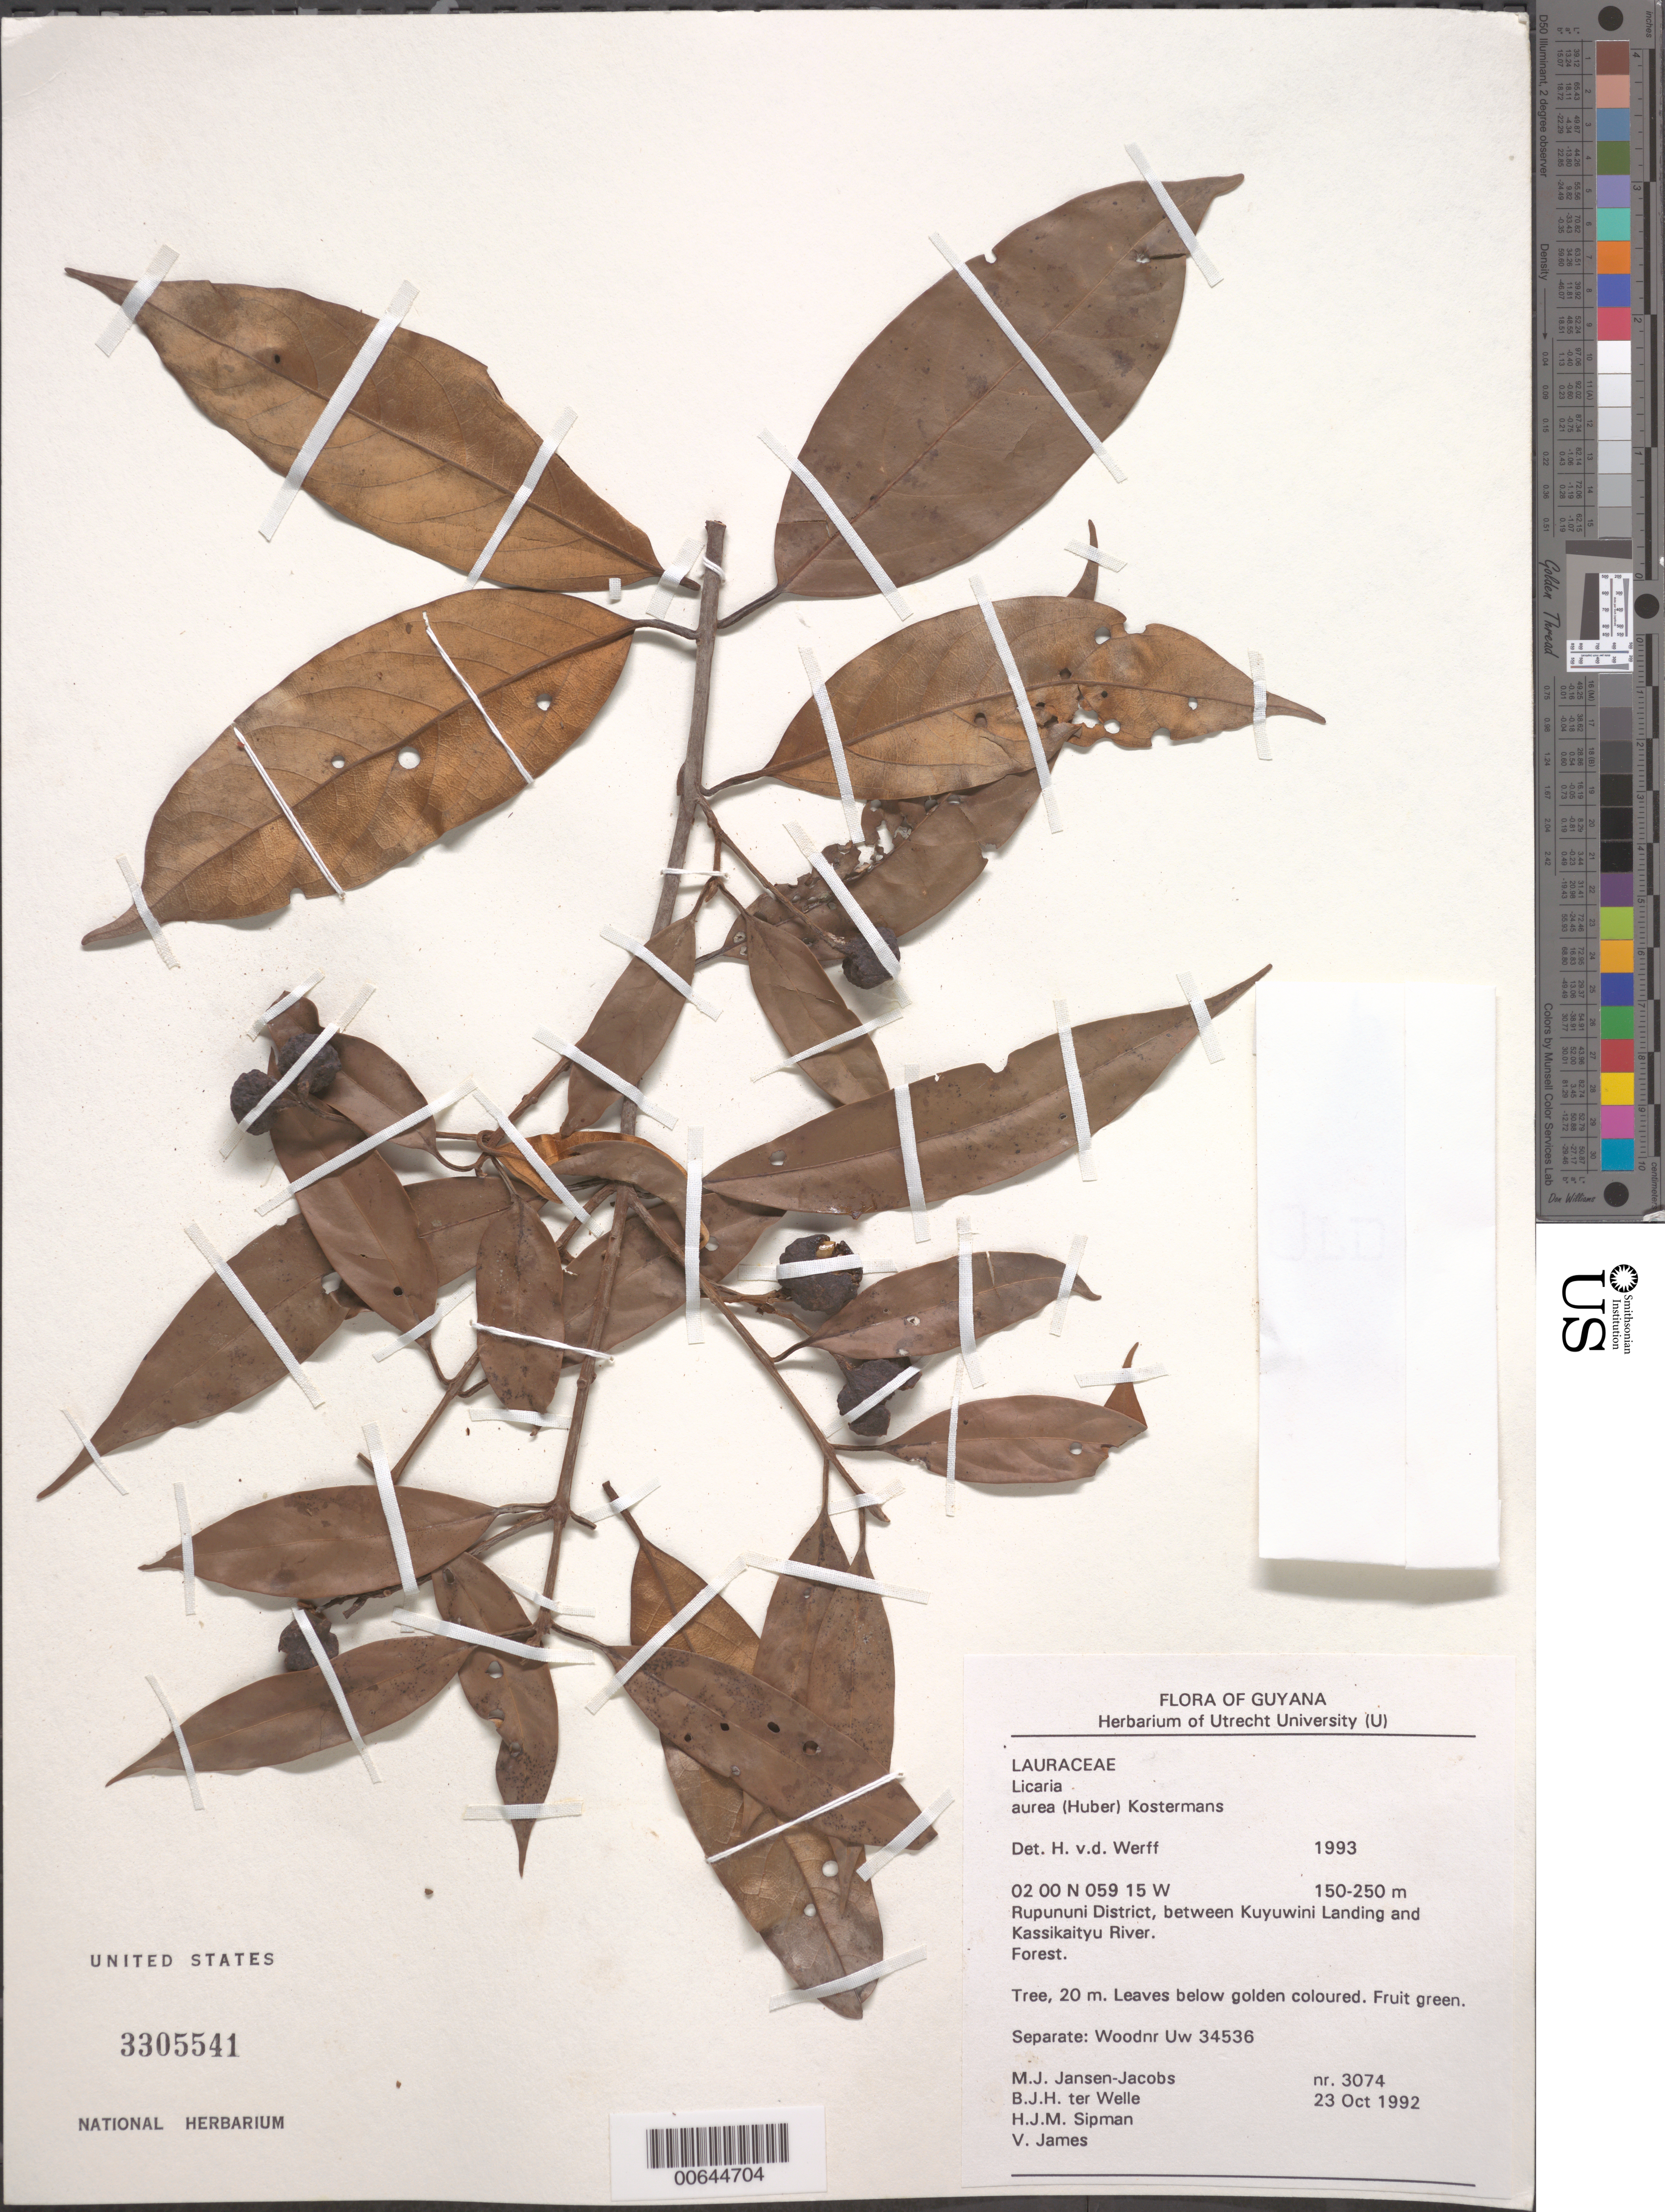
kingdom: Plantae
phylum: Tracheophyta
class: Magnoliopsida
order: Laurales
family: Lauraceae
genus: Licaria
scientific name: Licaria aurea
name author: (Huber) Kosterm.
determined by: van der Werff, H., (MO), Missouri Botanical Garden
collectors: M. J. Jansen-Jacobs, B. Welle, H. J. M. Sipman & V. James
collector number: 3074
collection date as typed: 23-Oct-92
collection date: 1992-10-23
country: Guyana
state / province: U. Takutu-U. Essequibo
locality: Rupununi District, between Kuyuwini Landing and Kassikaityu River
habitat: Forest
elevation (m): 150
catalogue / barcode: US 3305541